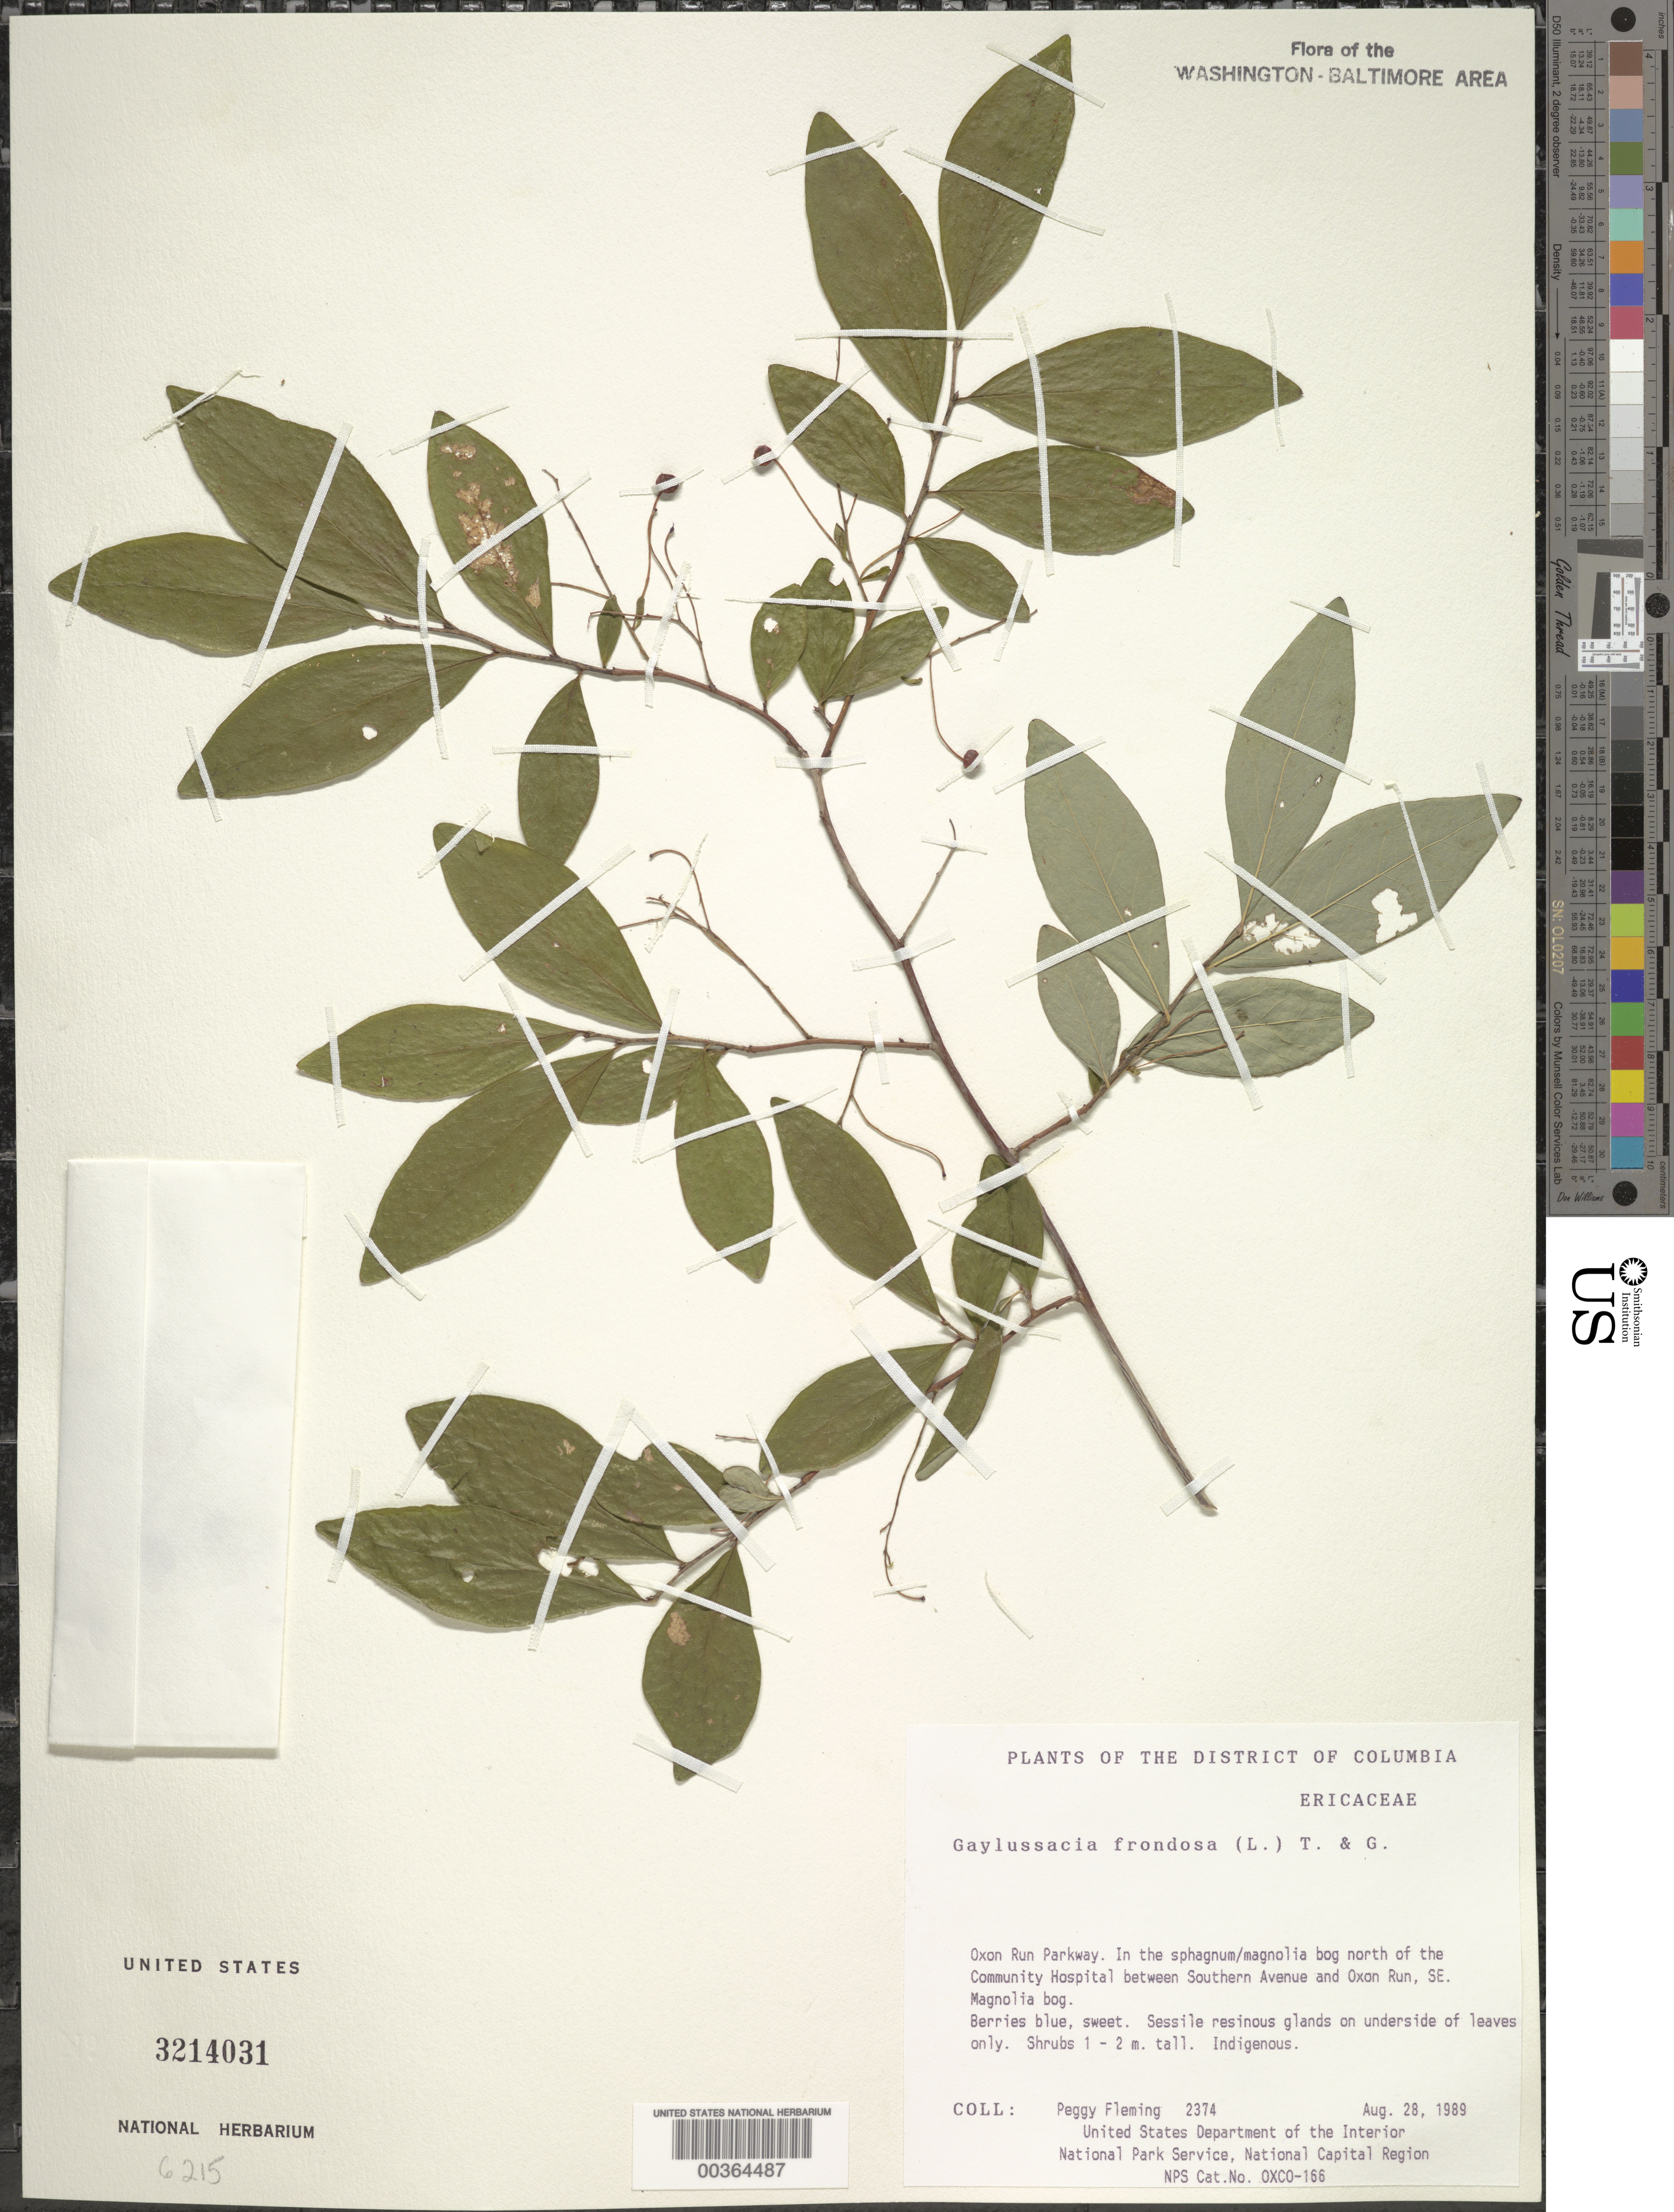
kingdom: Plantae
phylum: Tracheophyta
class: Magnoliopsida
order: Ericales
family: Ericaceae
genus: Gaylussacia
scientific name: Gaylussacia frondosa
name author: (L.) Torr. & A. Gray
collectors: P. Fleming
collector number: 2374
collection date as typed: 28 Aug 1989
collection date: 1989-08-28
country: United States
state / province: District of Columbia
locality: Oxon Run Parkway, N of Community Hospital between Southern Ave and Oxon Run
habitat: Magnolia bog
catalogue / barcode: US 3214031